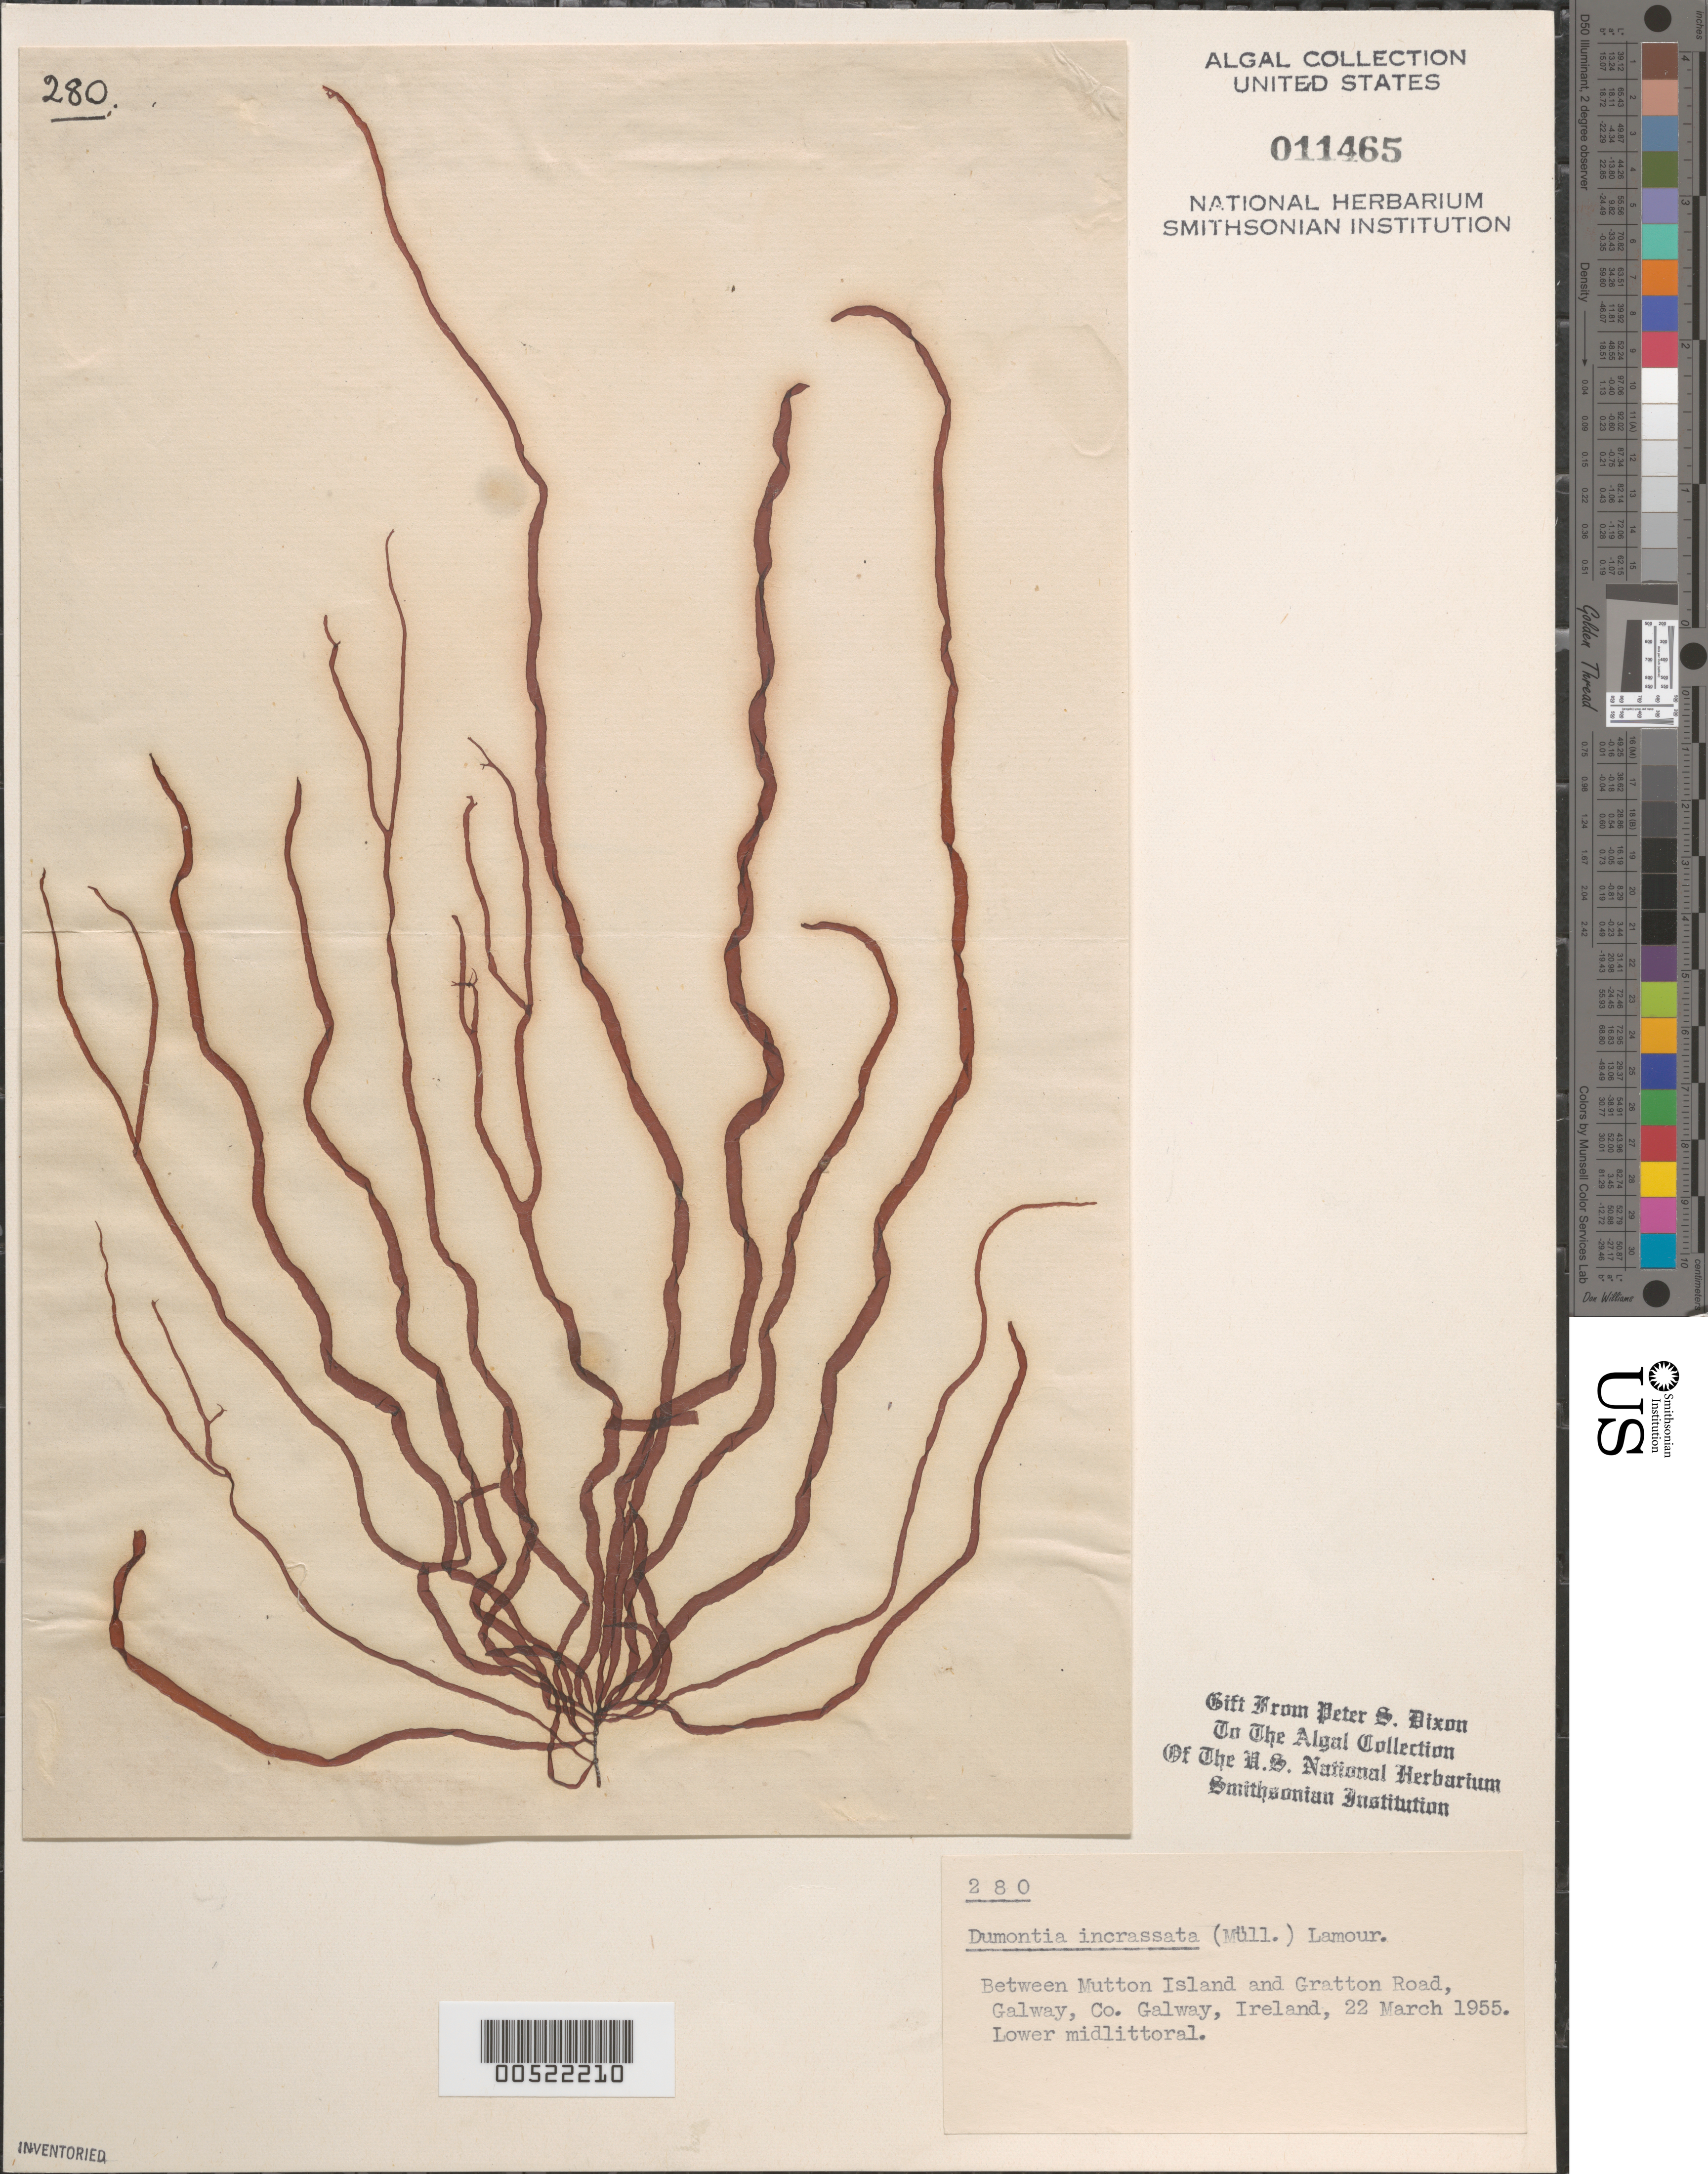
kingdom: Plantae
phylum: Rhodophyta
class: Florideophyceae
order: Gigartinales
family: Dumontiaceae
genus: Dumontia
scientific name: Dumontia contorta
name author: (S.G. Gmel.) Rupr.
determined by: Algae name updating Project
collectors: P. S. Dixon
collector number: PSD 280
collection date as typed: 22 Mar 1955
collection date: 1955-03-22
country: Ireland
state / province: Connaught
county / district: Galway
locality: Between Mutton Island and Gratton Road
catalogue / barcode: US 11465